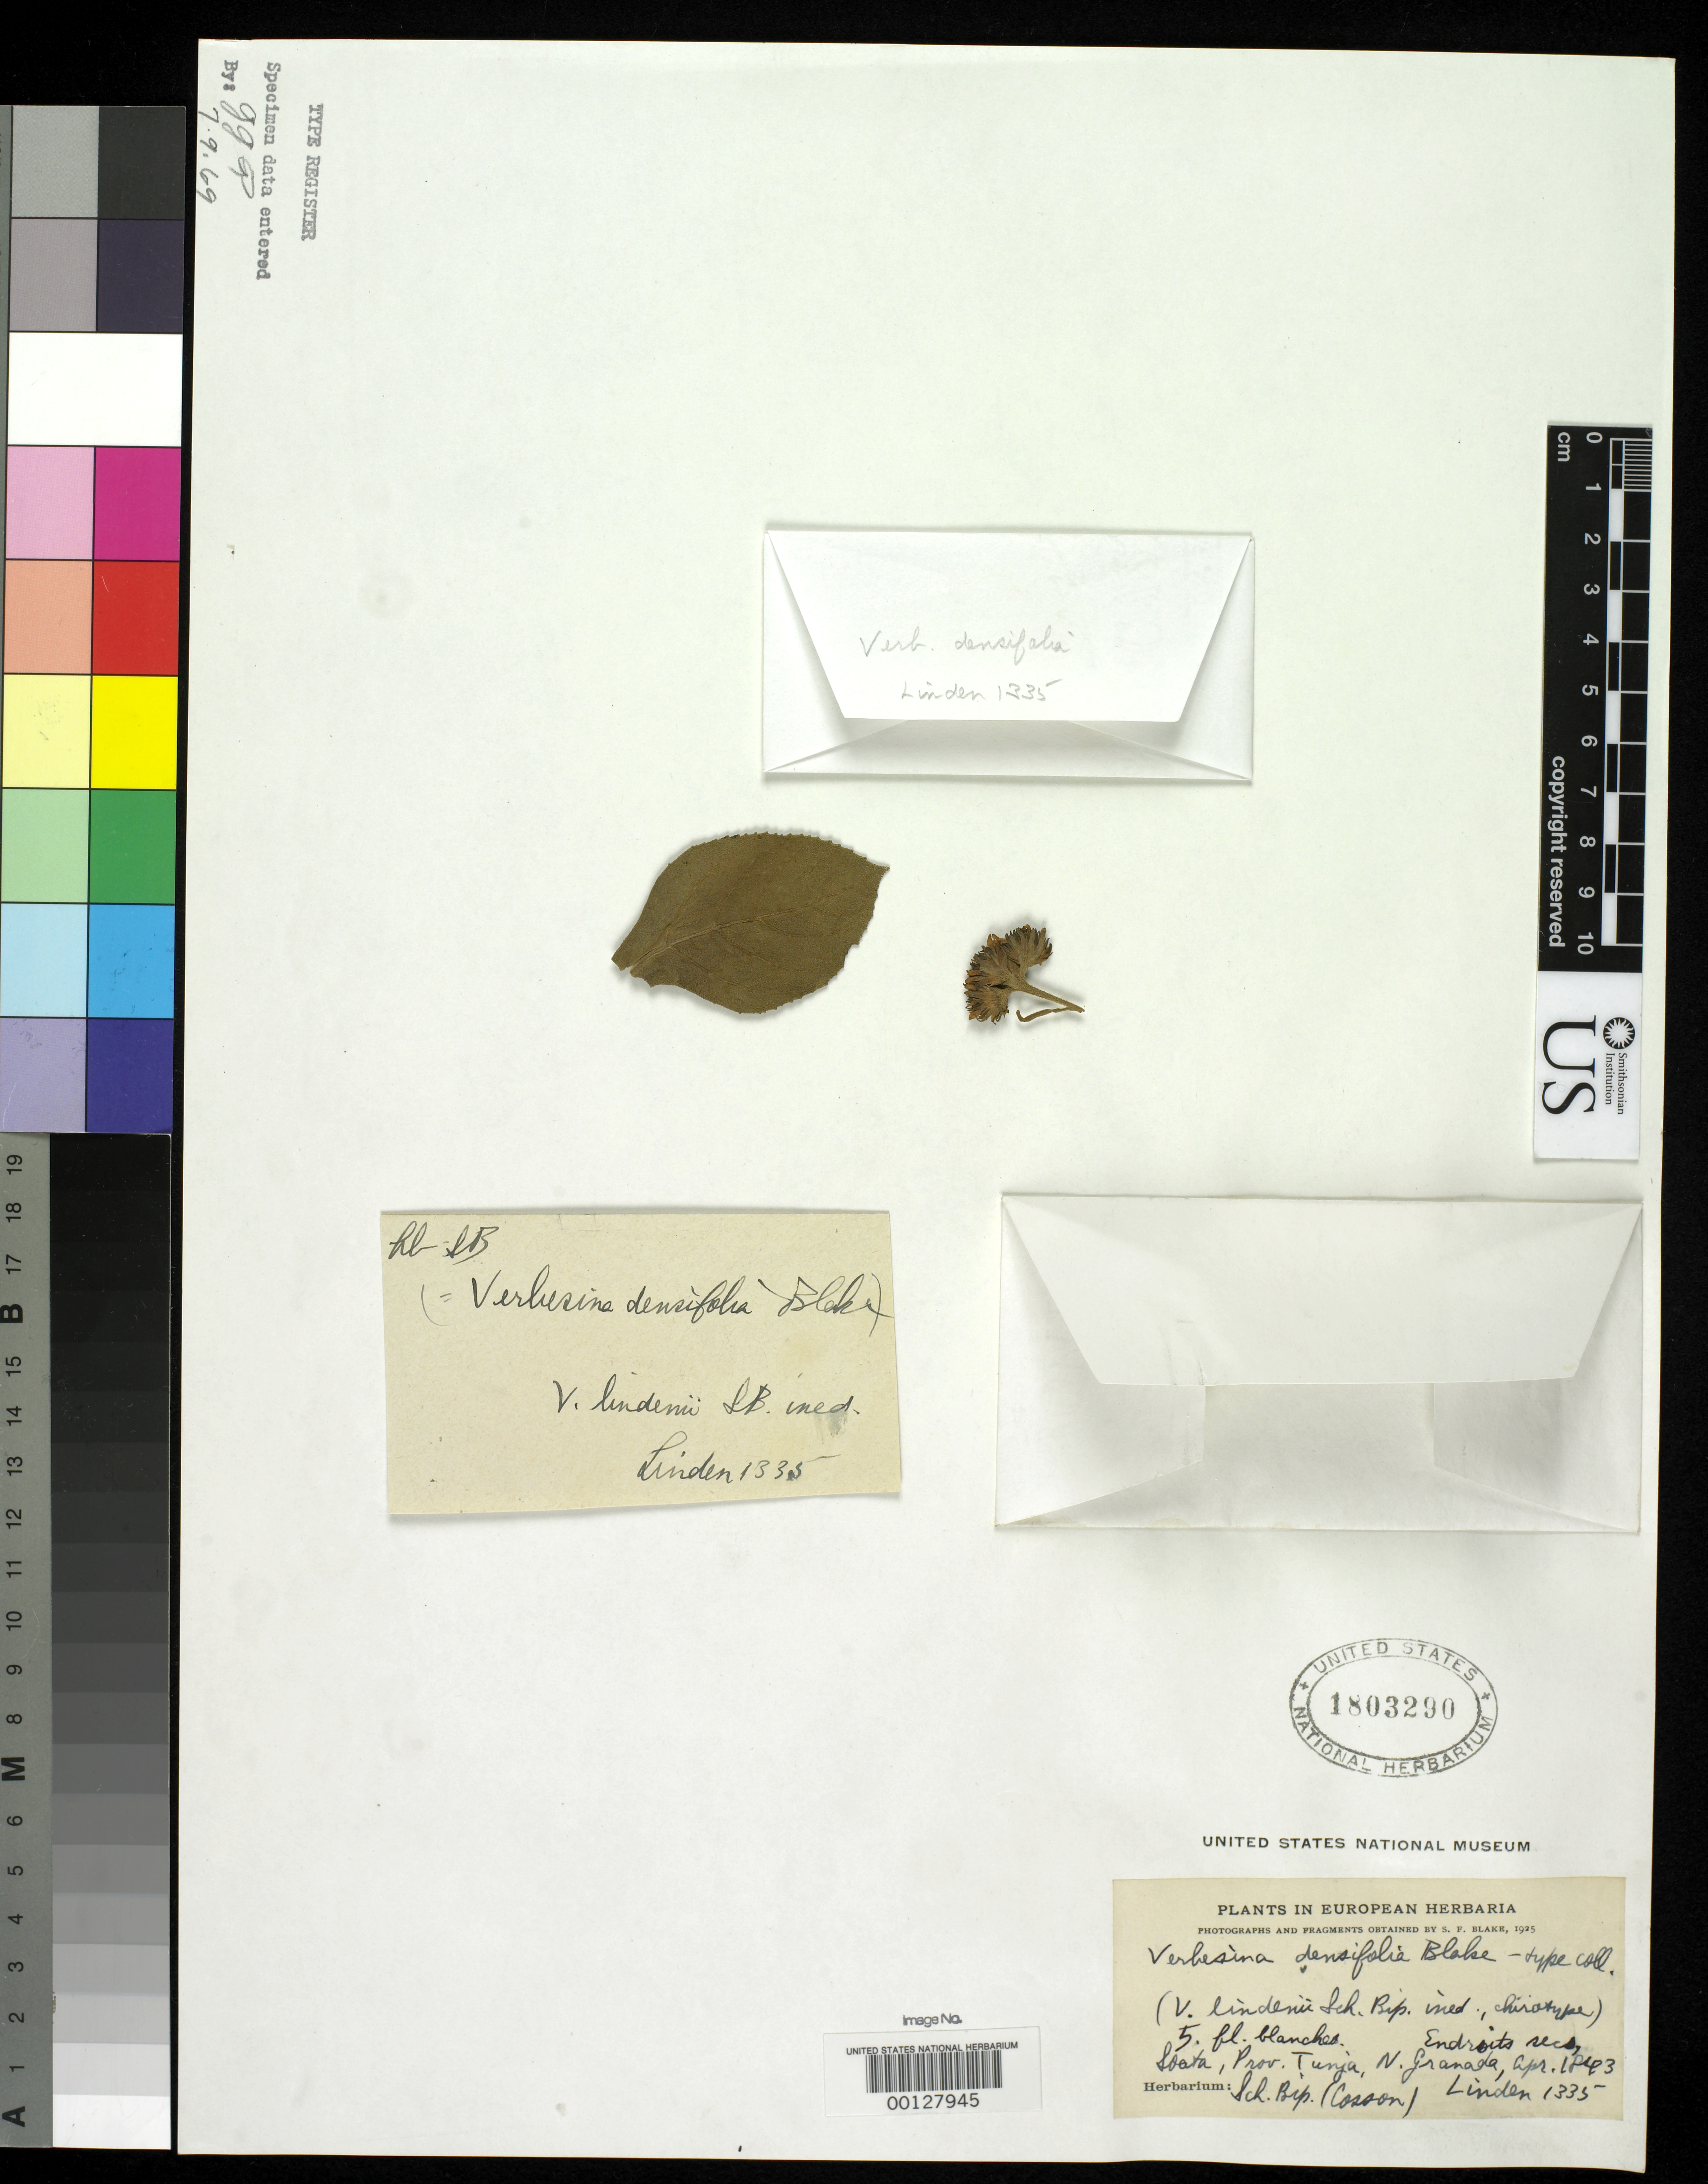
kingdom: Plantae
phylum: Tracheophyta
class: Magnoliopsida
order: Asterales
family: Asteraceae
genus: Verbesina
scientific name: Verbesina densifolia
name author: S.F. Blake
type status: Isosyntype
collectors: J. Linden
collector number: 1335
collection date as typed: Apr 1843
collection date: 1843-04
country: Colombia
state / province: Boyacá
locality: Soata.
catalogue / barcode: US 1803290